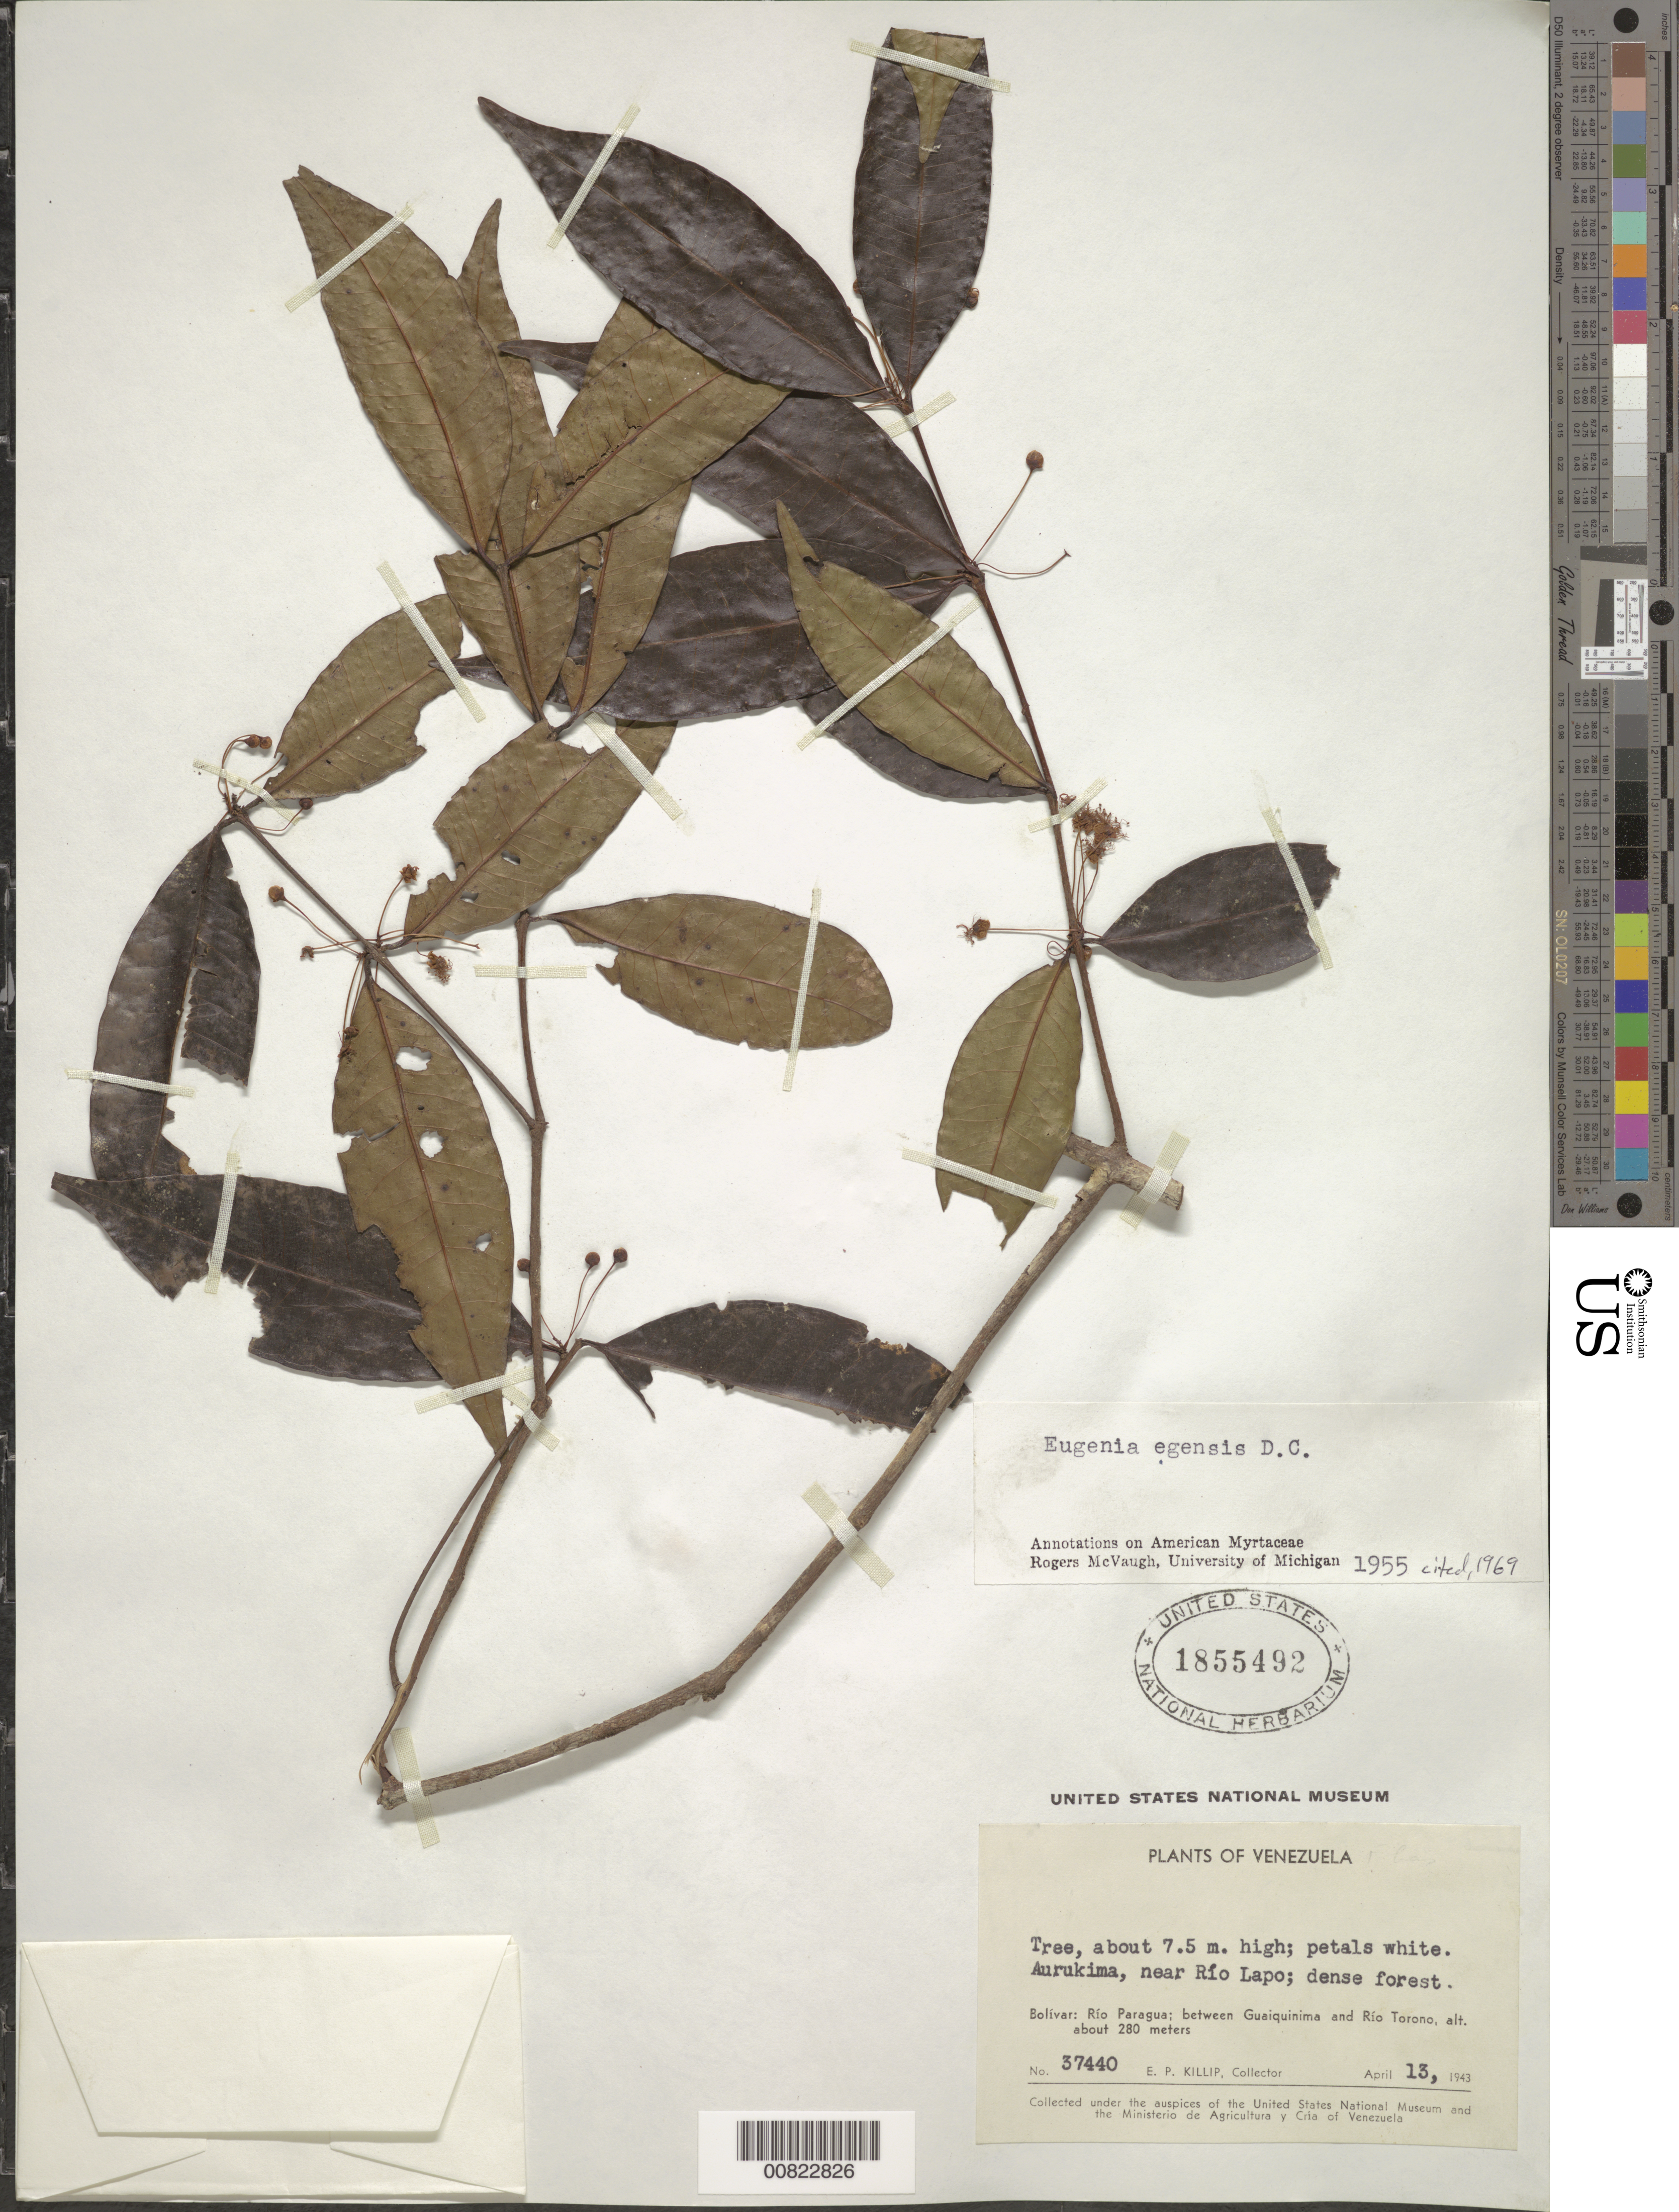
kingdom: Plantae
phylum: Tracheophyta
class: Magnoliopsida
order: Myrtales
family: Myrtaceae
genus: Eugenia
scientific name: Eugenia egensis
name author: DC.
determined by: McVaugh, R.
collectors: E. P. Killip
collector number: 37440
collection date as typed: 13-Apr-43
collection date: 1943-04-13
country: Venezuela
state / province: Bolívar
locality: Río Paragua, between Guaiquinima and Río Torono, Aurukima, near Río Lapo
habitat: Dense forest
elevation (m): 280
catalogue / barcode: US 1855492